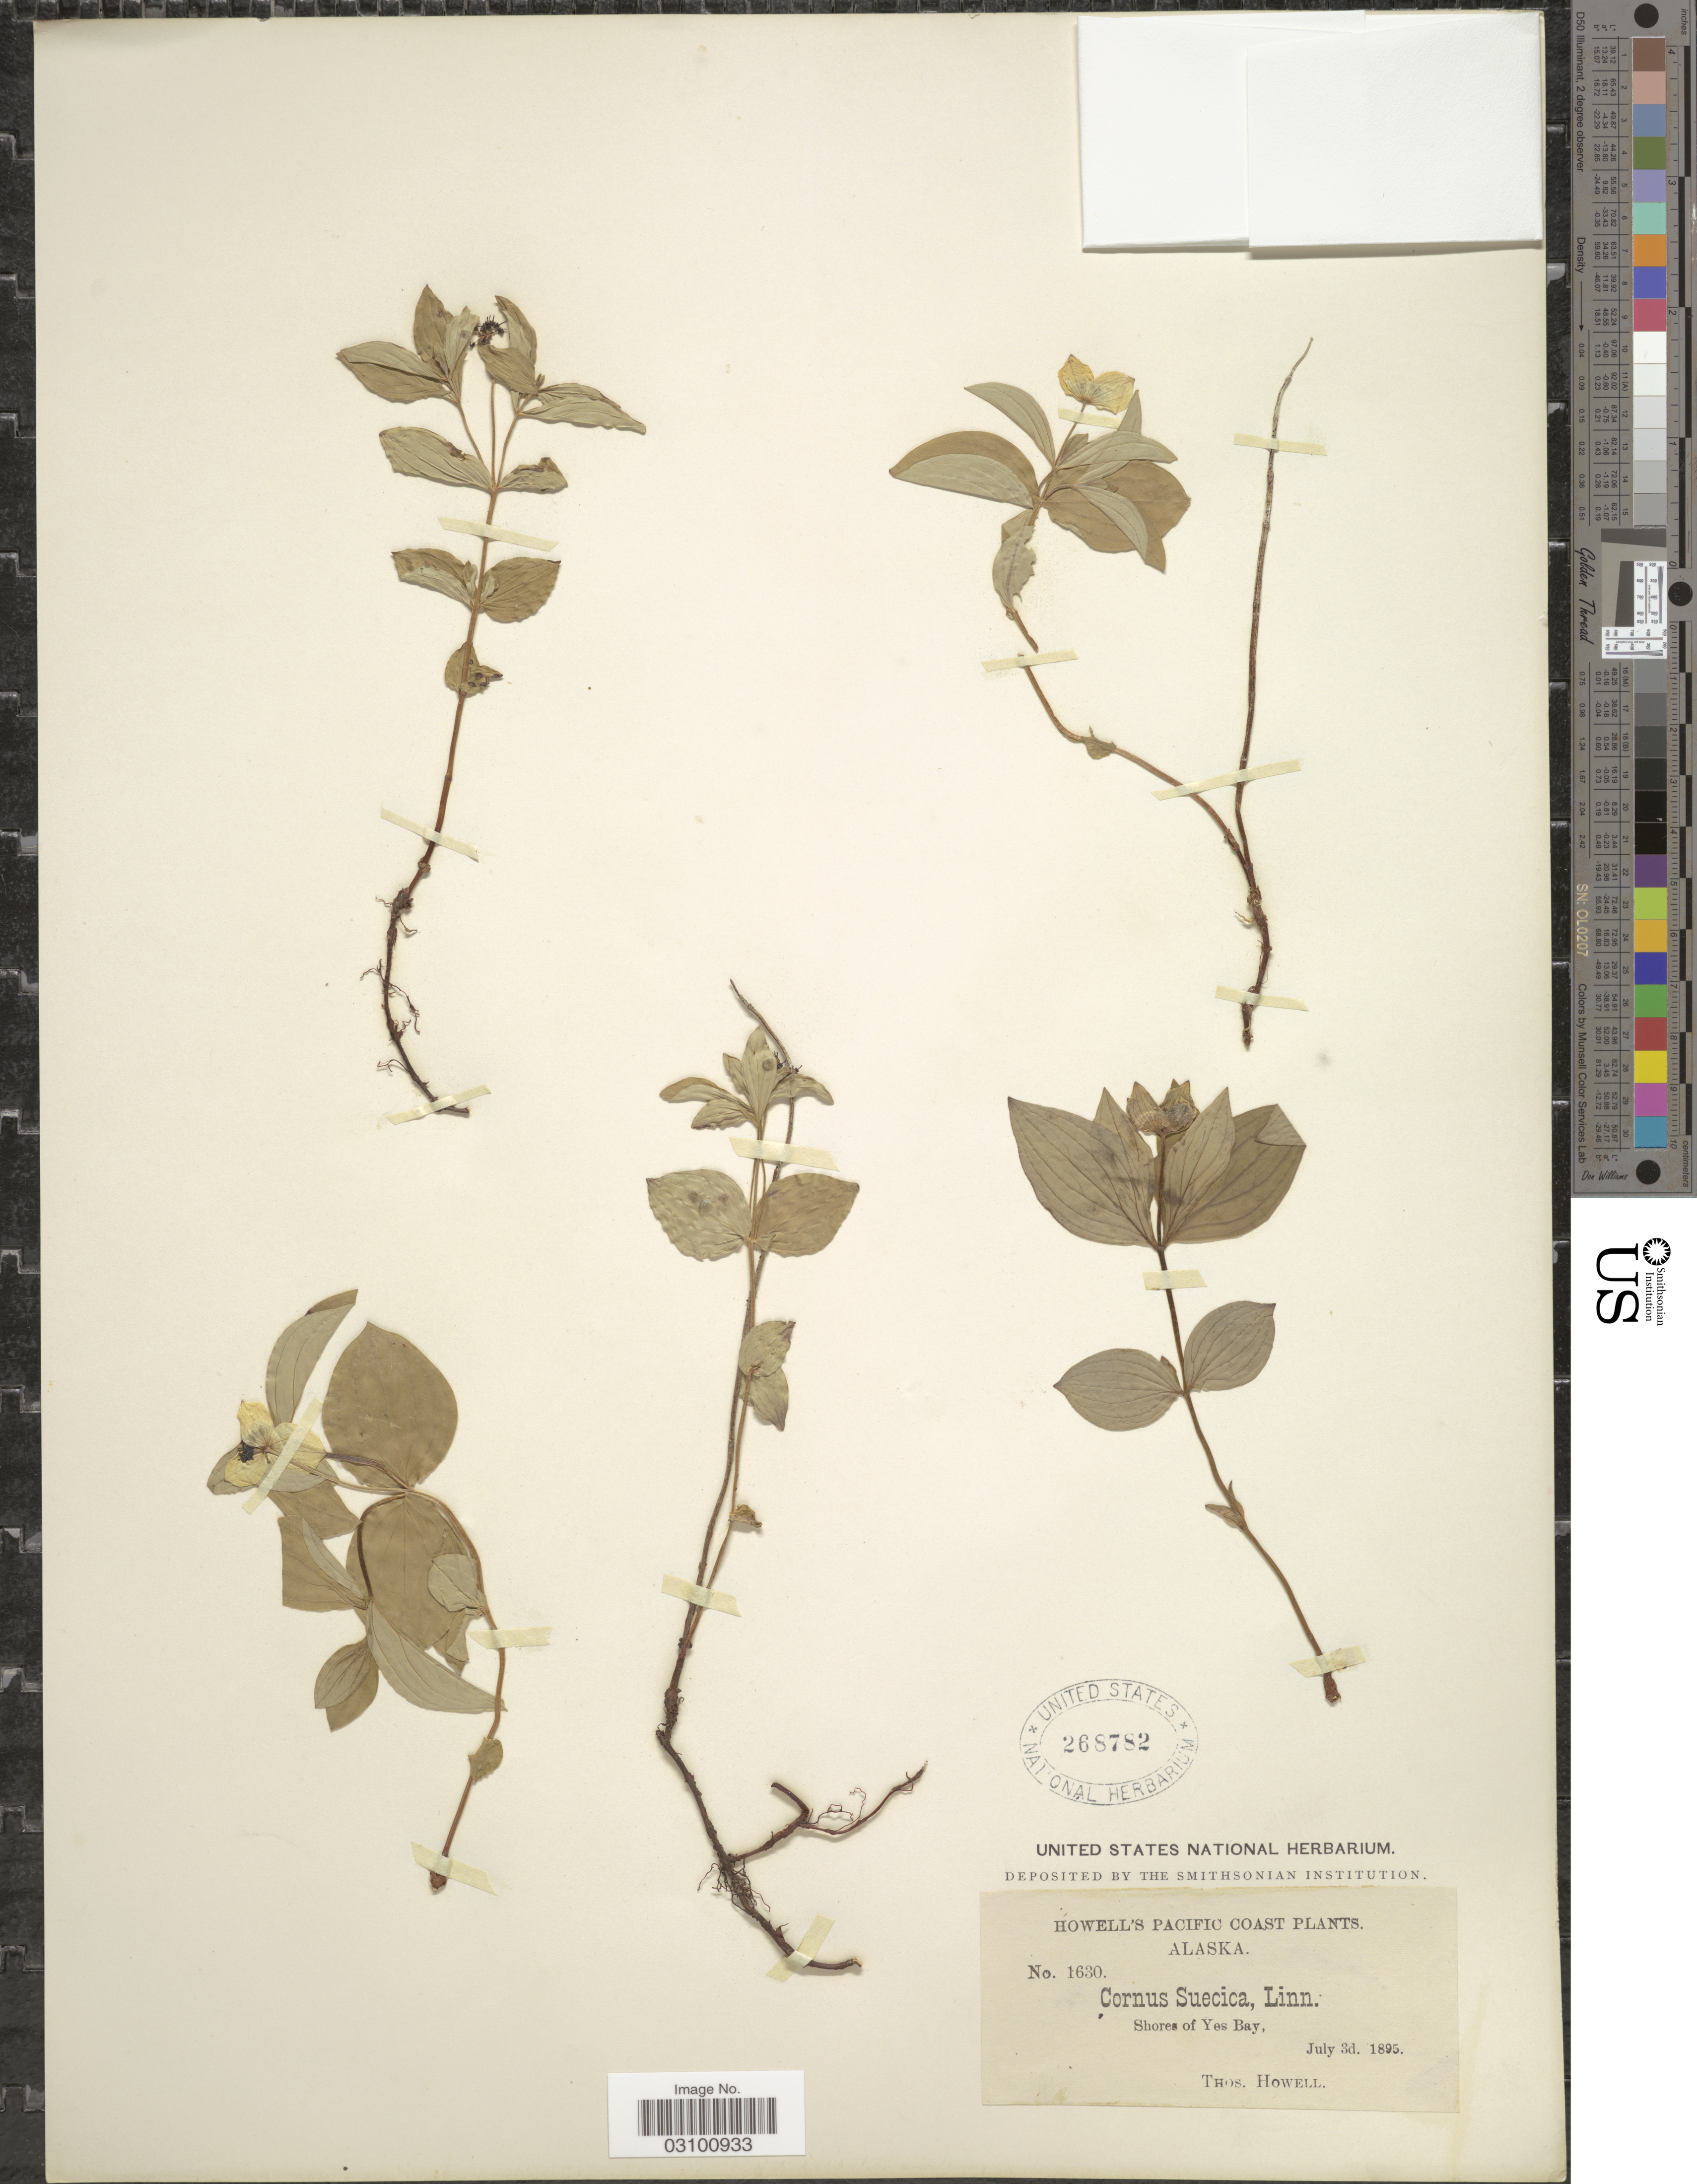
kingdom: Plantae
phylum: Tracheophyta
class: Magnoliopsida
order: Cornales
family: Cornaceae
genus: Cornus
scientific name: Cornus suecica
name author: L.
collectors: T. Howell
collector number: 1630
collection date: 1895-07-03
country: United States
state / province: Alaska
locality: Pacific Coast. Shores of Yes Bay.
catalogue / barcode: US 268782